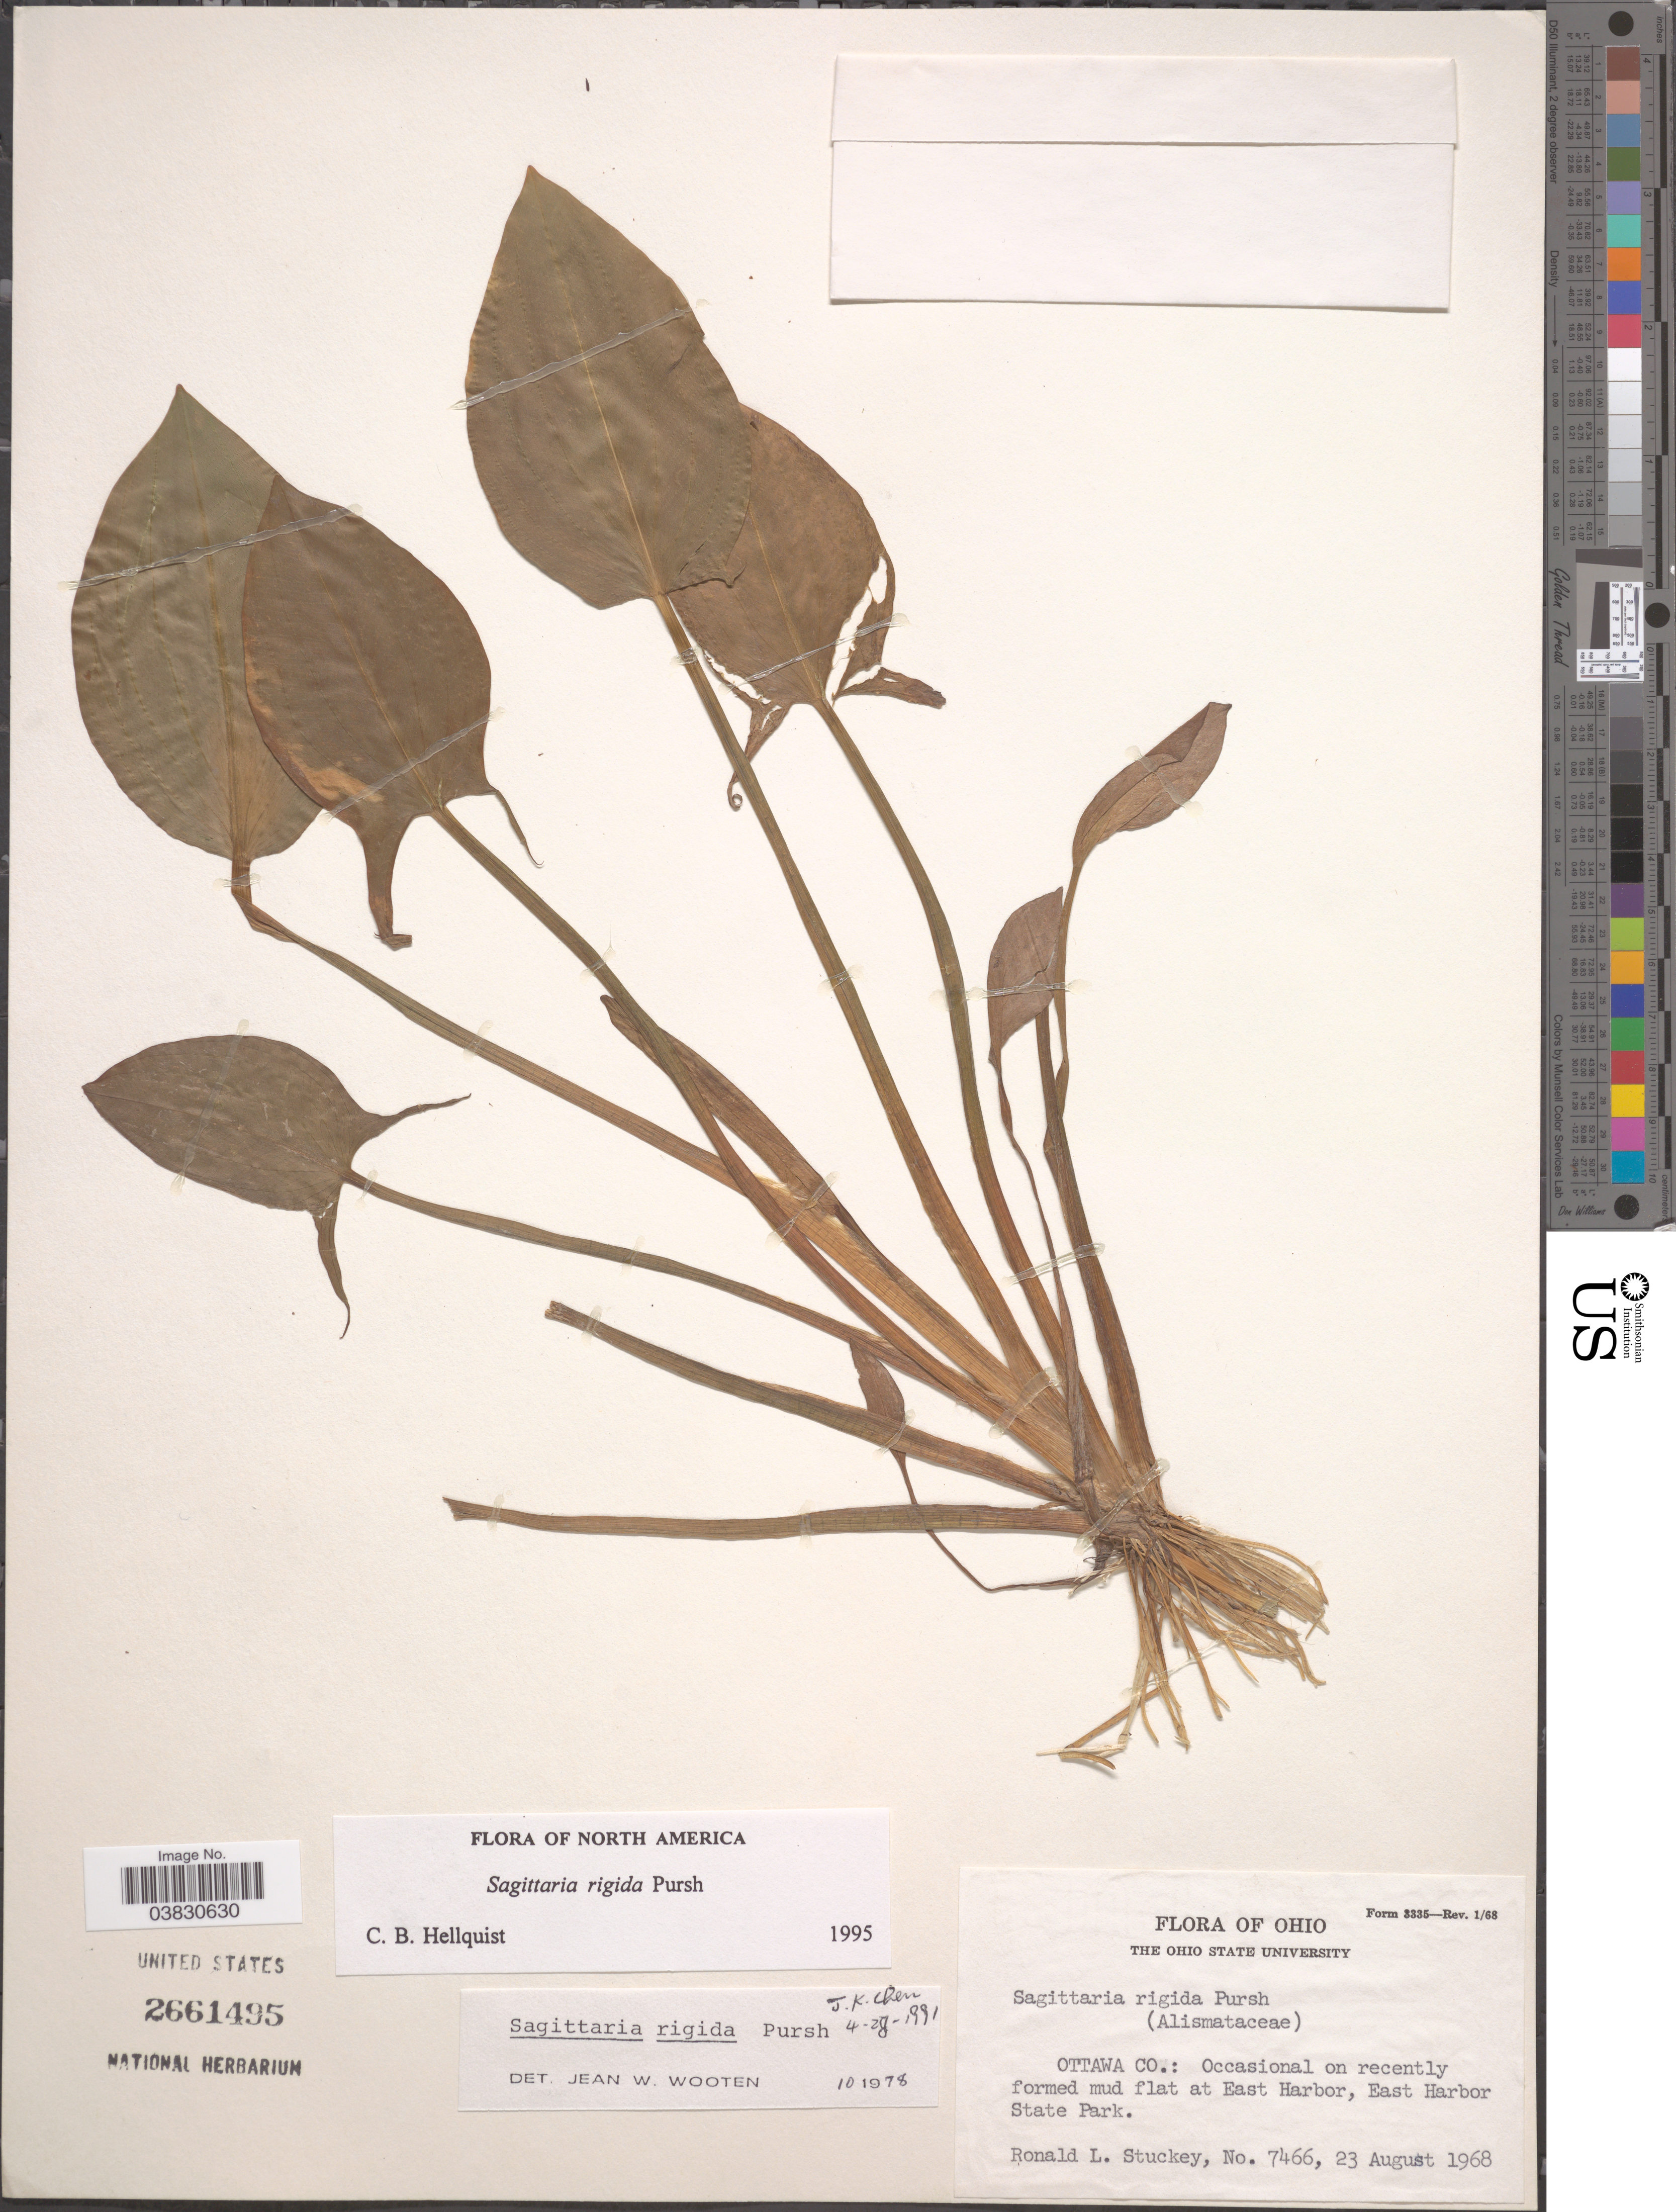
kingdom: Plantae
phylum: Tracheophyta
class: Liliopsida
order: Alismatales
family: Alismataceae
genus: Sagittaria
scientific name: Sagittaria rigida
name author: Pursh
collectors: R. L. Stuckey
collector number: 7466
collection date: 1968-08-23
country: United States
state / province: Ohio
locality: Ottawa Co.: at East Harbor, East Harbor State Park.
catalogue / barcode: US 2661495